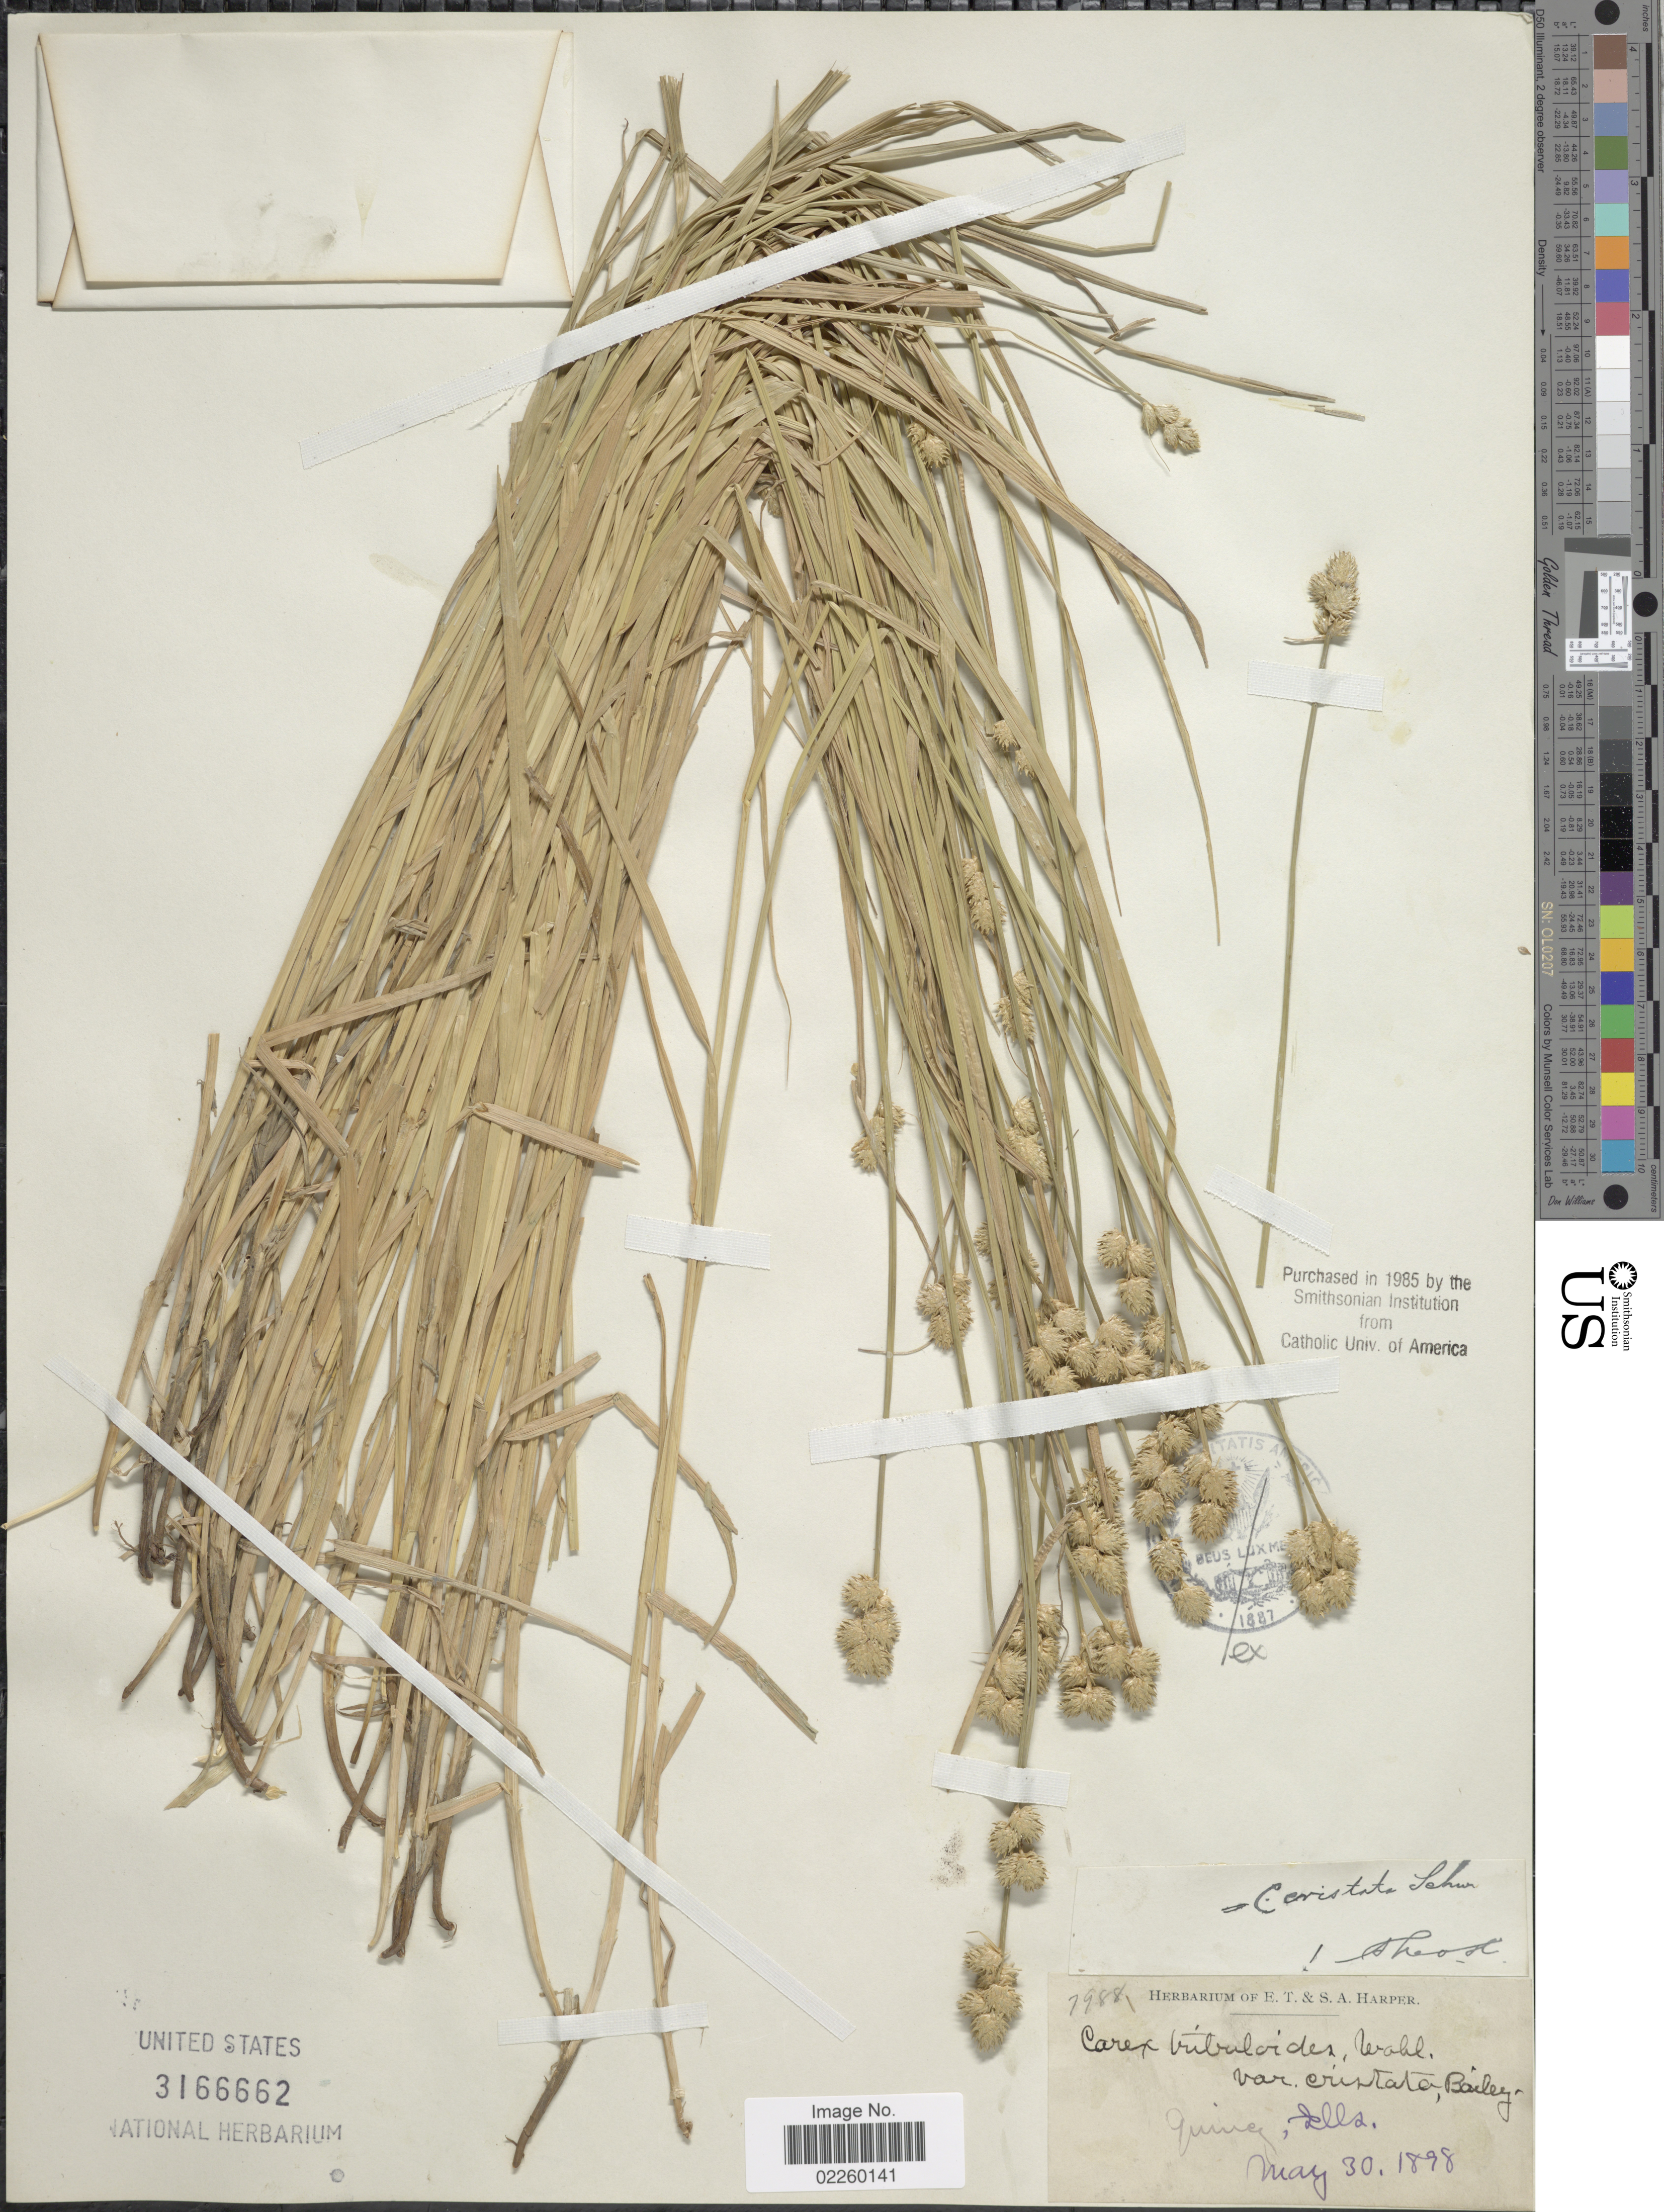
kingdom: Plantae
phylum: Tracheophyta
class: Liliopsida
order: Poales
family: Cyperaceae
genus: Carex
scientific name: Carex cristatella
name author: Britton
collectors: ex herb. E. T. & S. A. Harper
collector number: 79881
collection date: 1898-05-30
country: United States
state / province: Illinois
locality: Quincy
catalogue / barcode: US 3166662